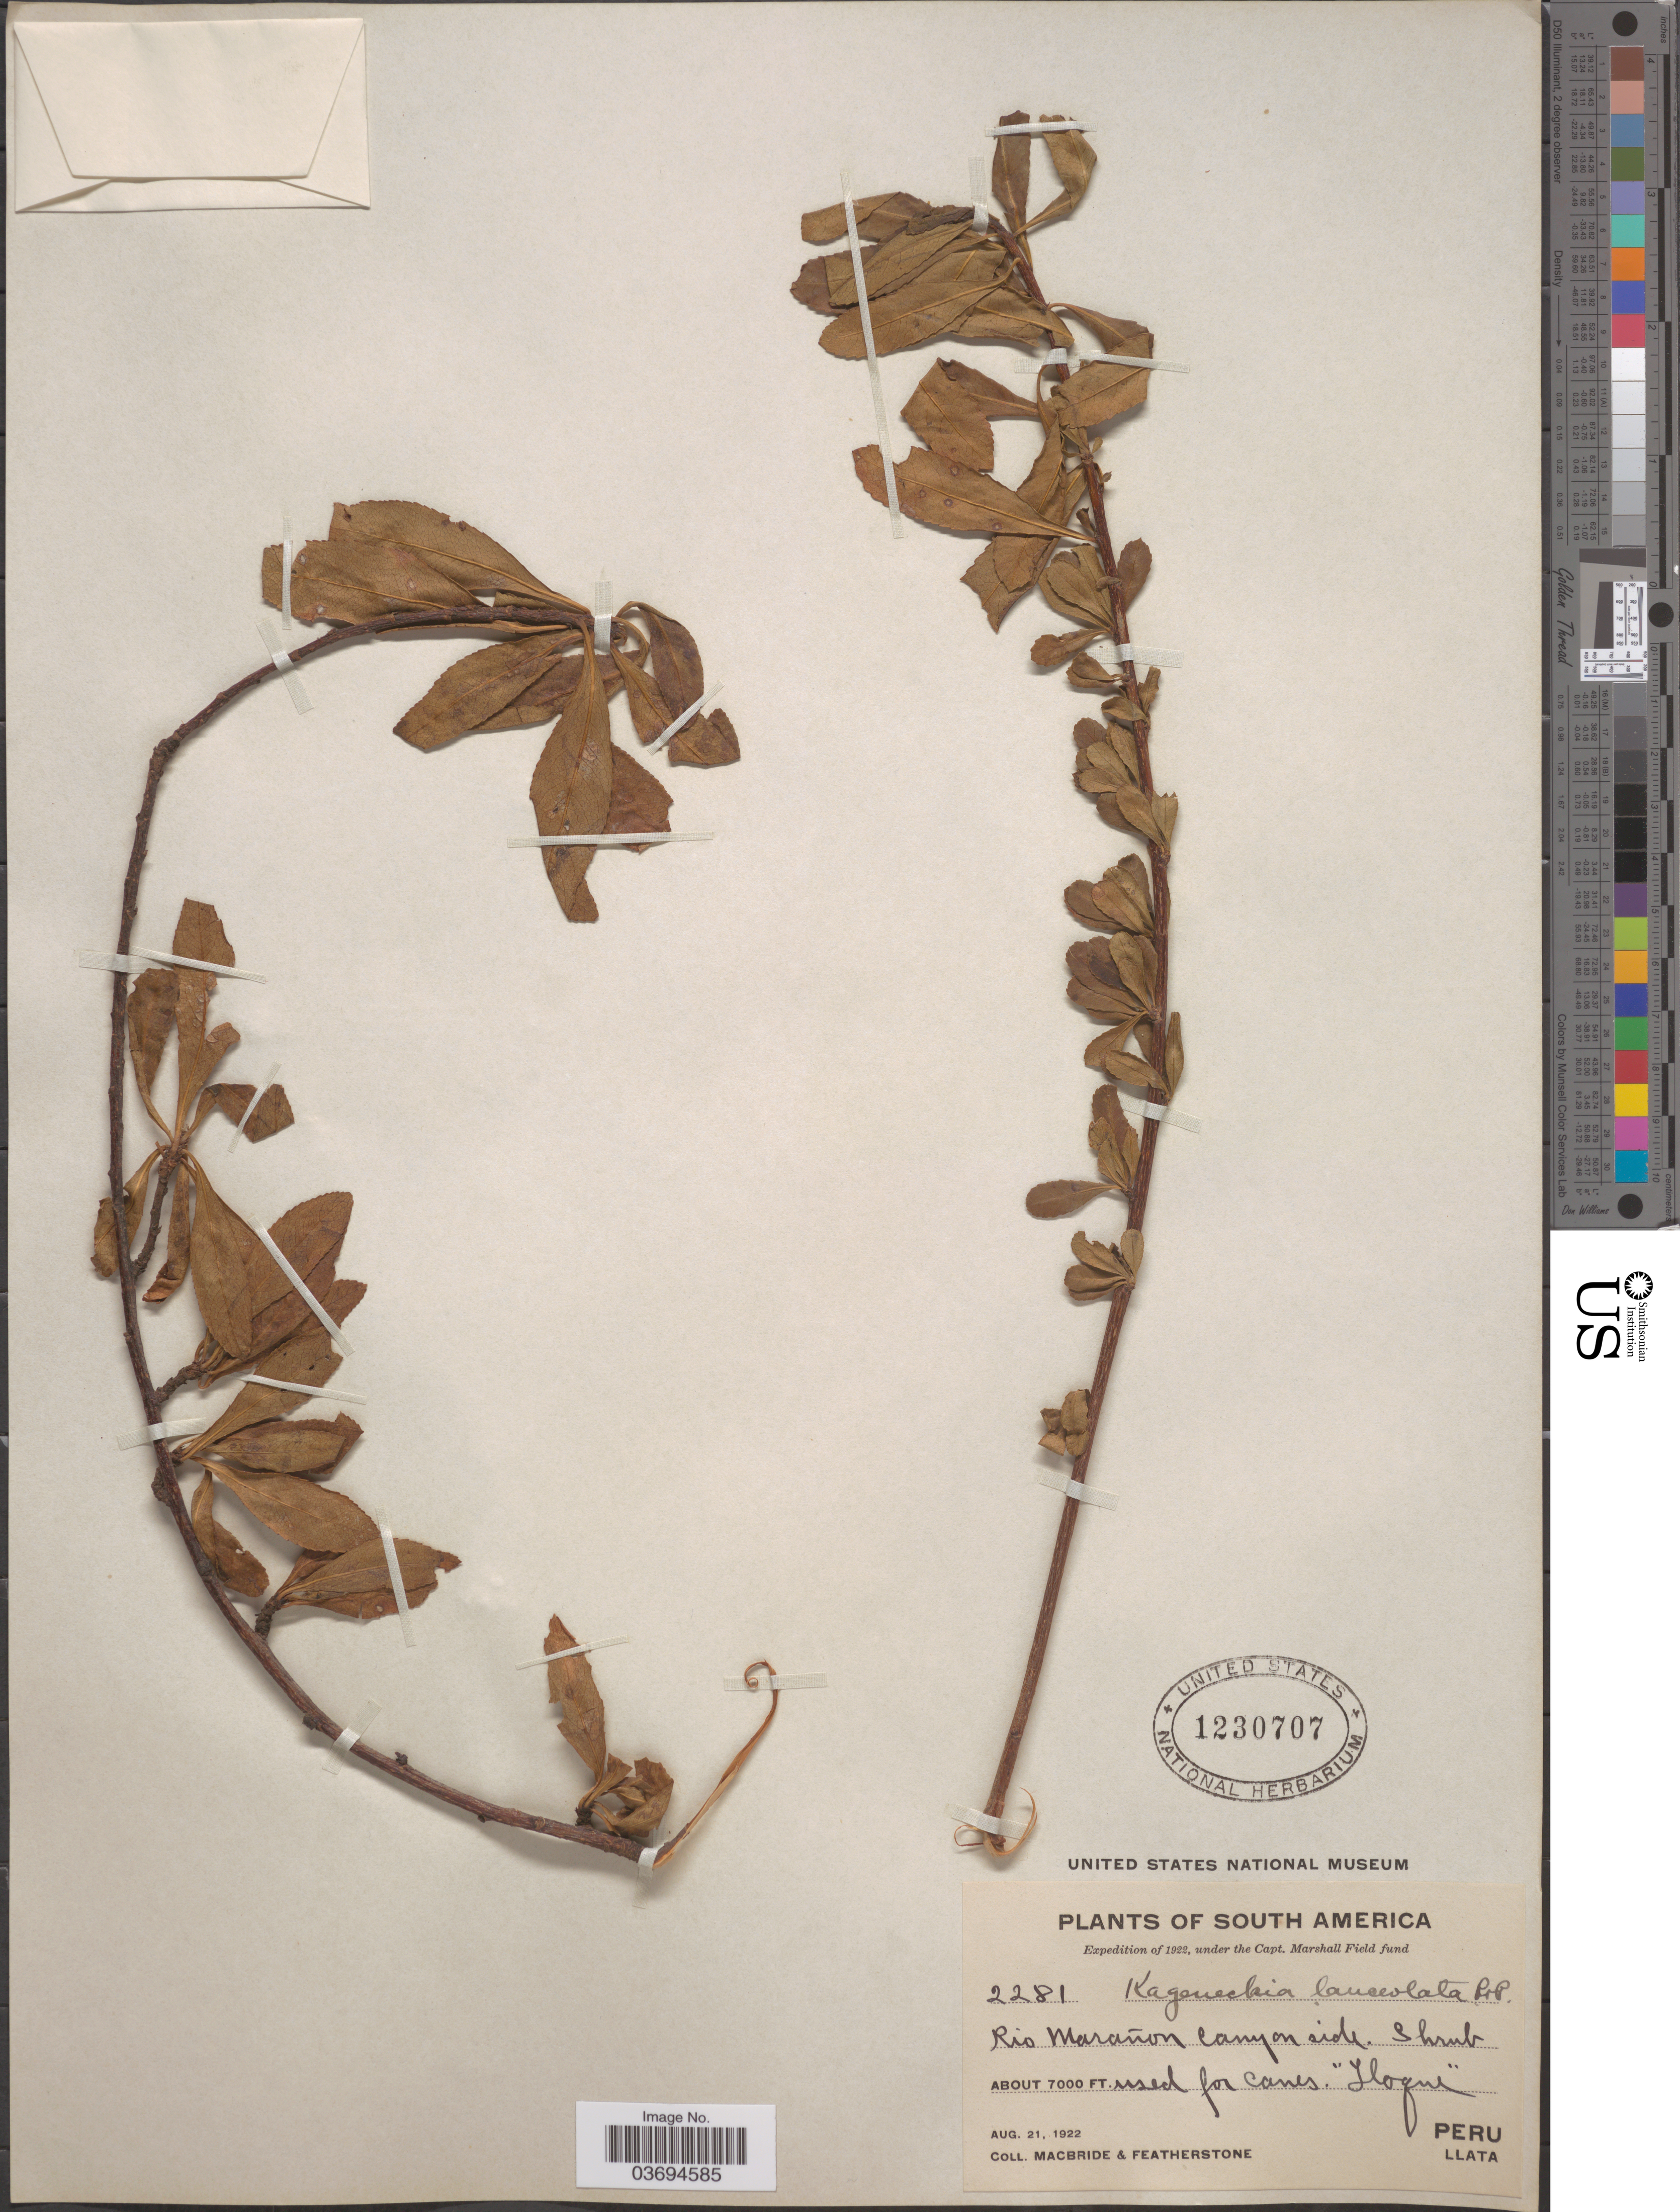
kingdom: Plantae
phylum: Tracheophyta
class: Magnoliopsida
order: Rosales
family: Rosaceae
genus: Kageneckia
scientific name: Kageneckia lanceolata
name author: Ruiz & Pav.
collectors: Macbride, -- & -. Featherstone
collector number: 2281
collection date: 1922-08-21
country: Peru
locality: Rio Marañon Canyon side. Llata.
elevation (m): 2134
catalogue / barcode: US 1230707